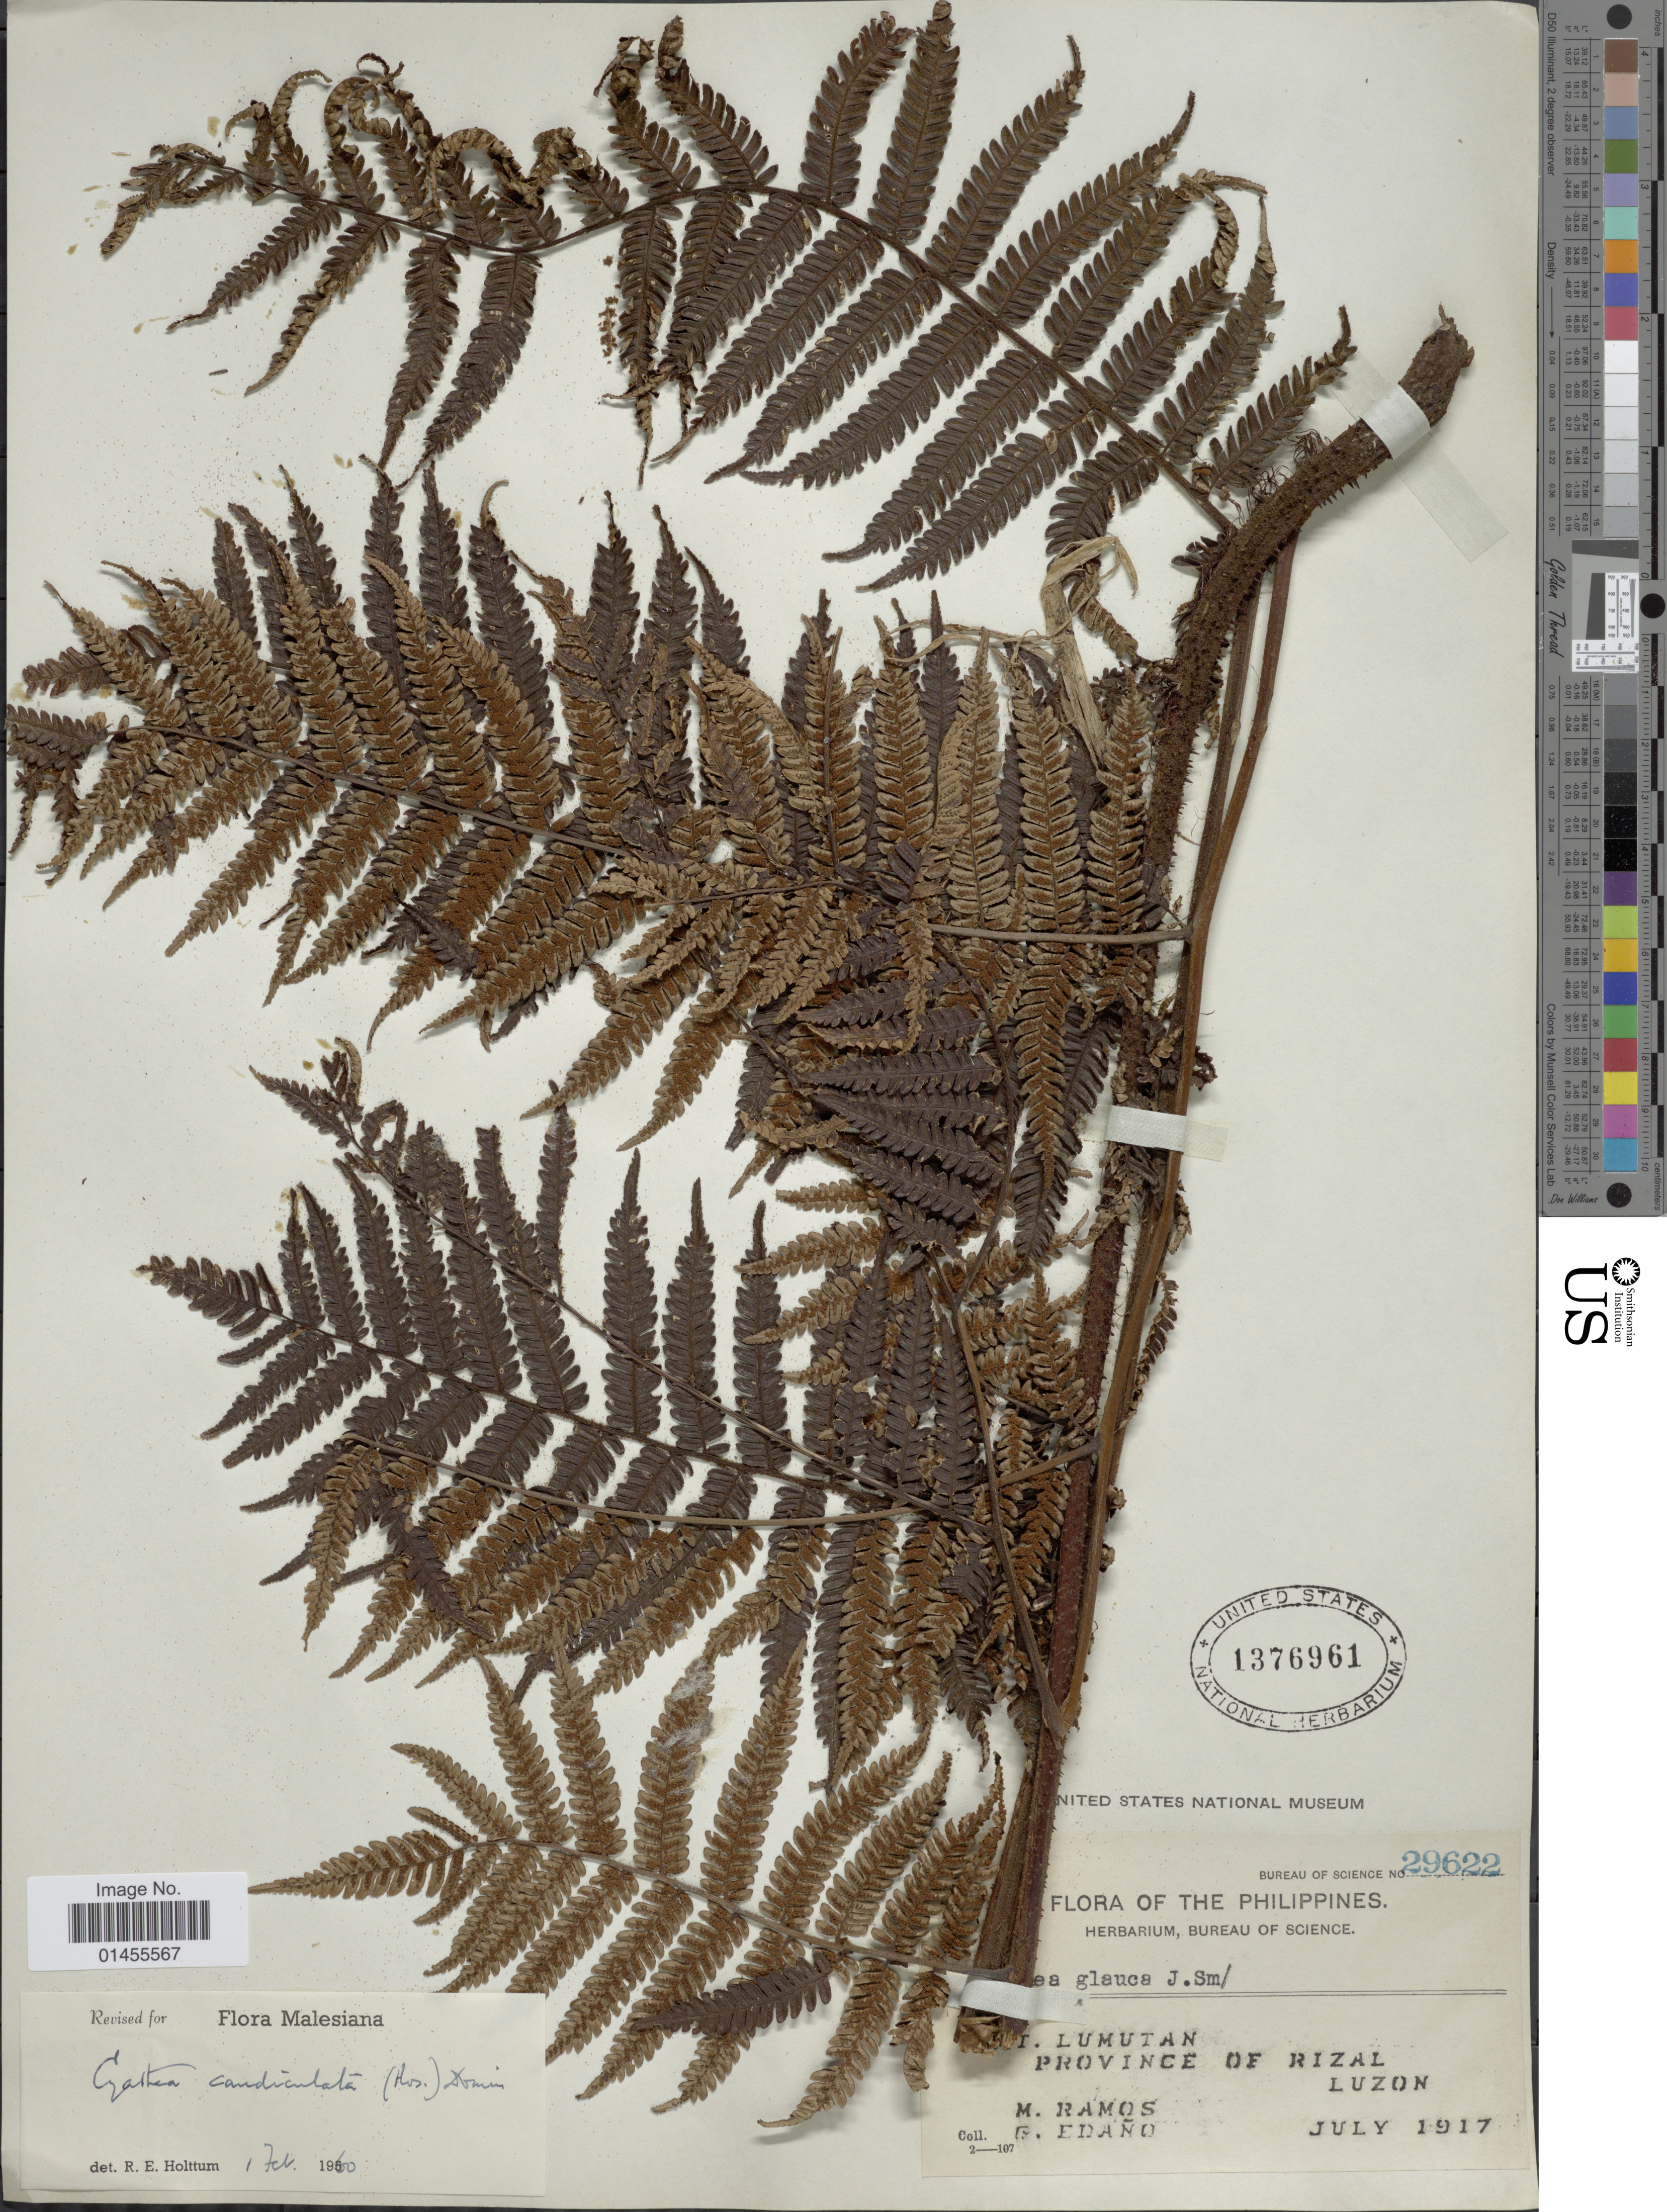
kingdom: Plantae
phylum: Tracheophyta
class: Polypodiopsida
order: Cyatheales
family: Cyatheaceae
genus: Alsophila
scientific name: Alsophila heterochlamydea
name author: (Copel.) R.M. Tryon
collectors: M. Ramos & G. Edaño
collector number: Bureau of Science 29622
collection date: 1917-07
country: Philippines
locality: Mt. Lumutan, Province of Rizal, Luzon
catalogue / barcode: US 1376961